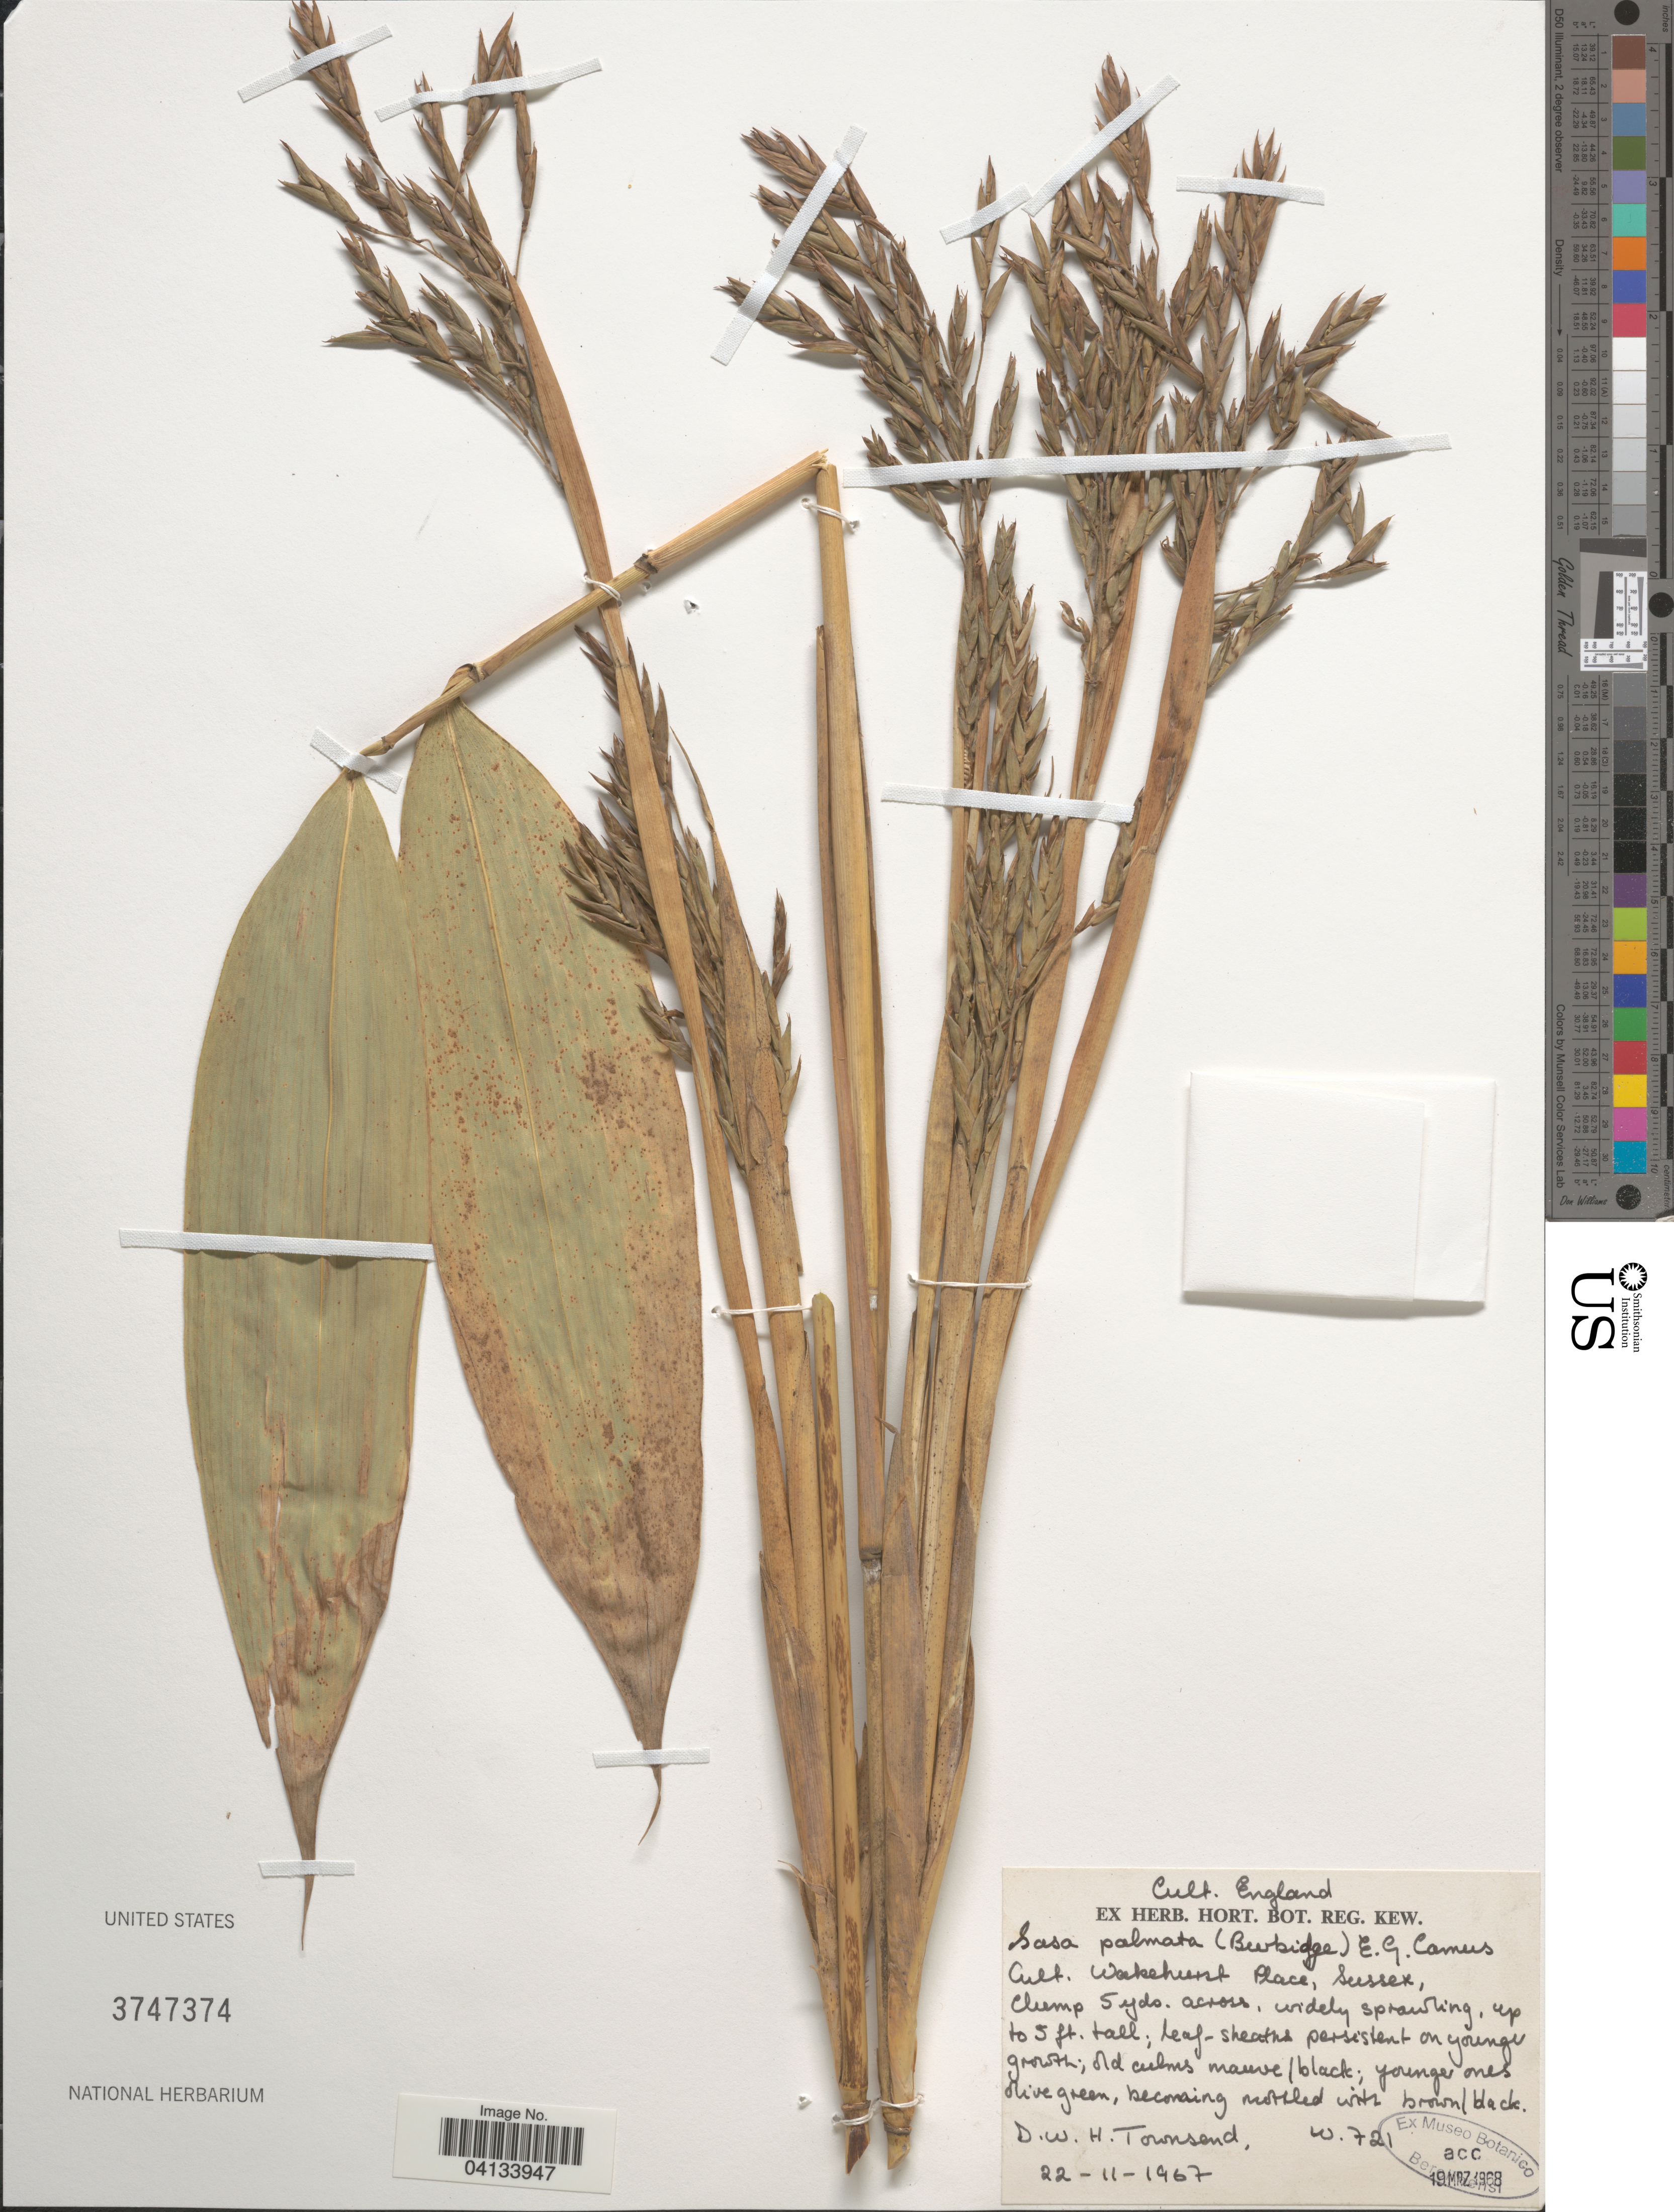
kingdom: Plantae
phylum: Tracheophyta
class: Liliopsida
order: Poales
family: Poaceae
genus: Sasa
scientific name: Sasa palmata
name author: (hort. ex Burb.) E.G. Camus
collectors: D. W. H. Townsend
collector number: W721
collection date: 1967-11-22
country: United Kingdom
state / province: England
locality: Wakehurst Place, Sussex.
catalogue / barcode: US 3747374